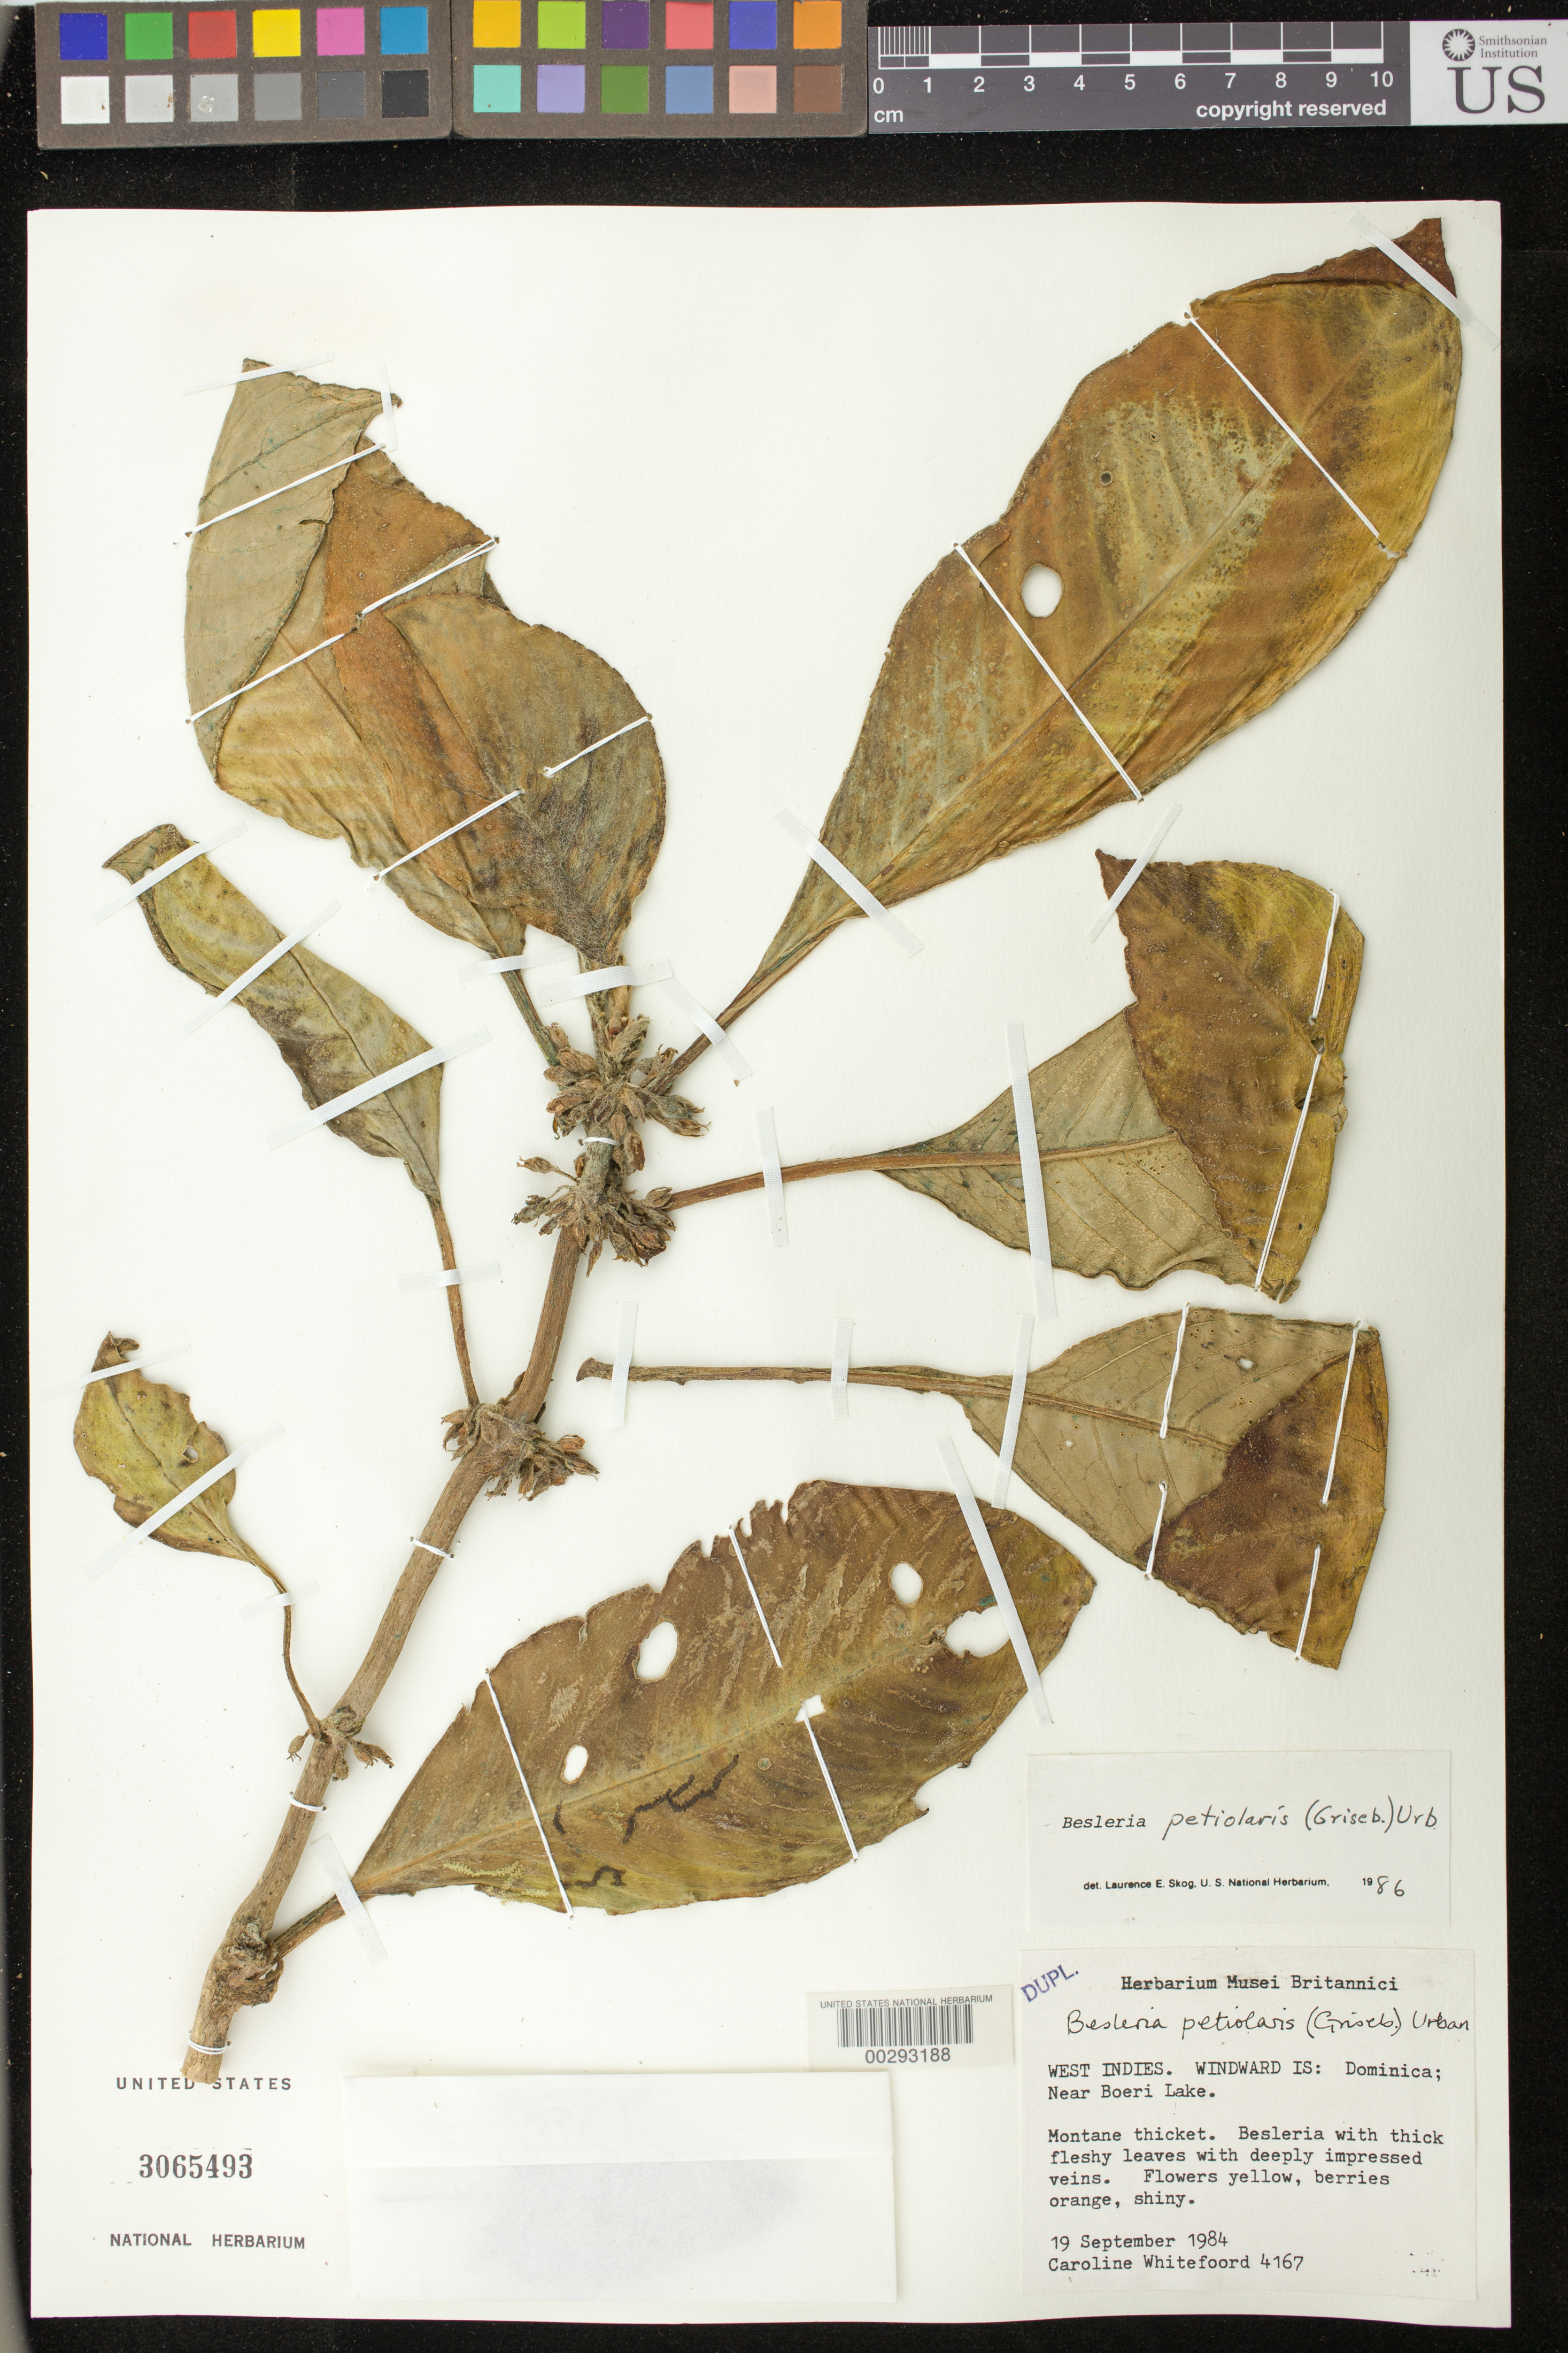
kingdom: Plantae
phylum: Tracheophyta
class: Magnoliopsida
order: Lamiales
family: Gesneriaceae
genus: Besleria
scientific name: Besleria petiolaris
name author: (Griseb.) Urb.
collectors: C. Whitefoord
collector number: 4167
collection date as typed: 19 Sep 1984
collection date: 1984-09-19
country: Dominica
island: Dominica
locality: Near Boeri Lake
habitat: Montane thicket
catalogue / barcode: US 3065493